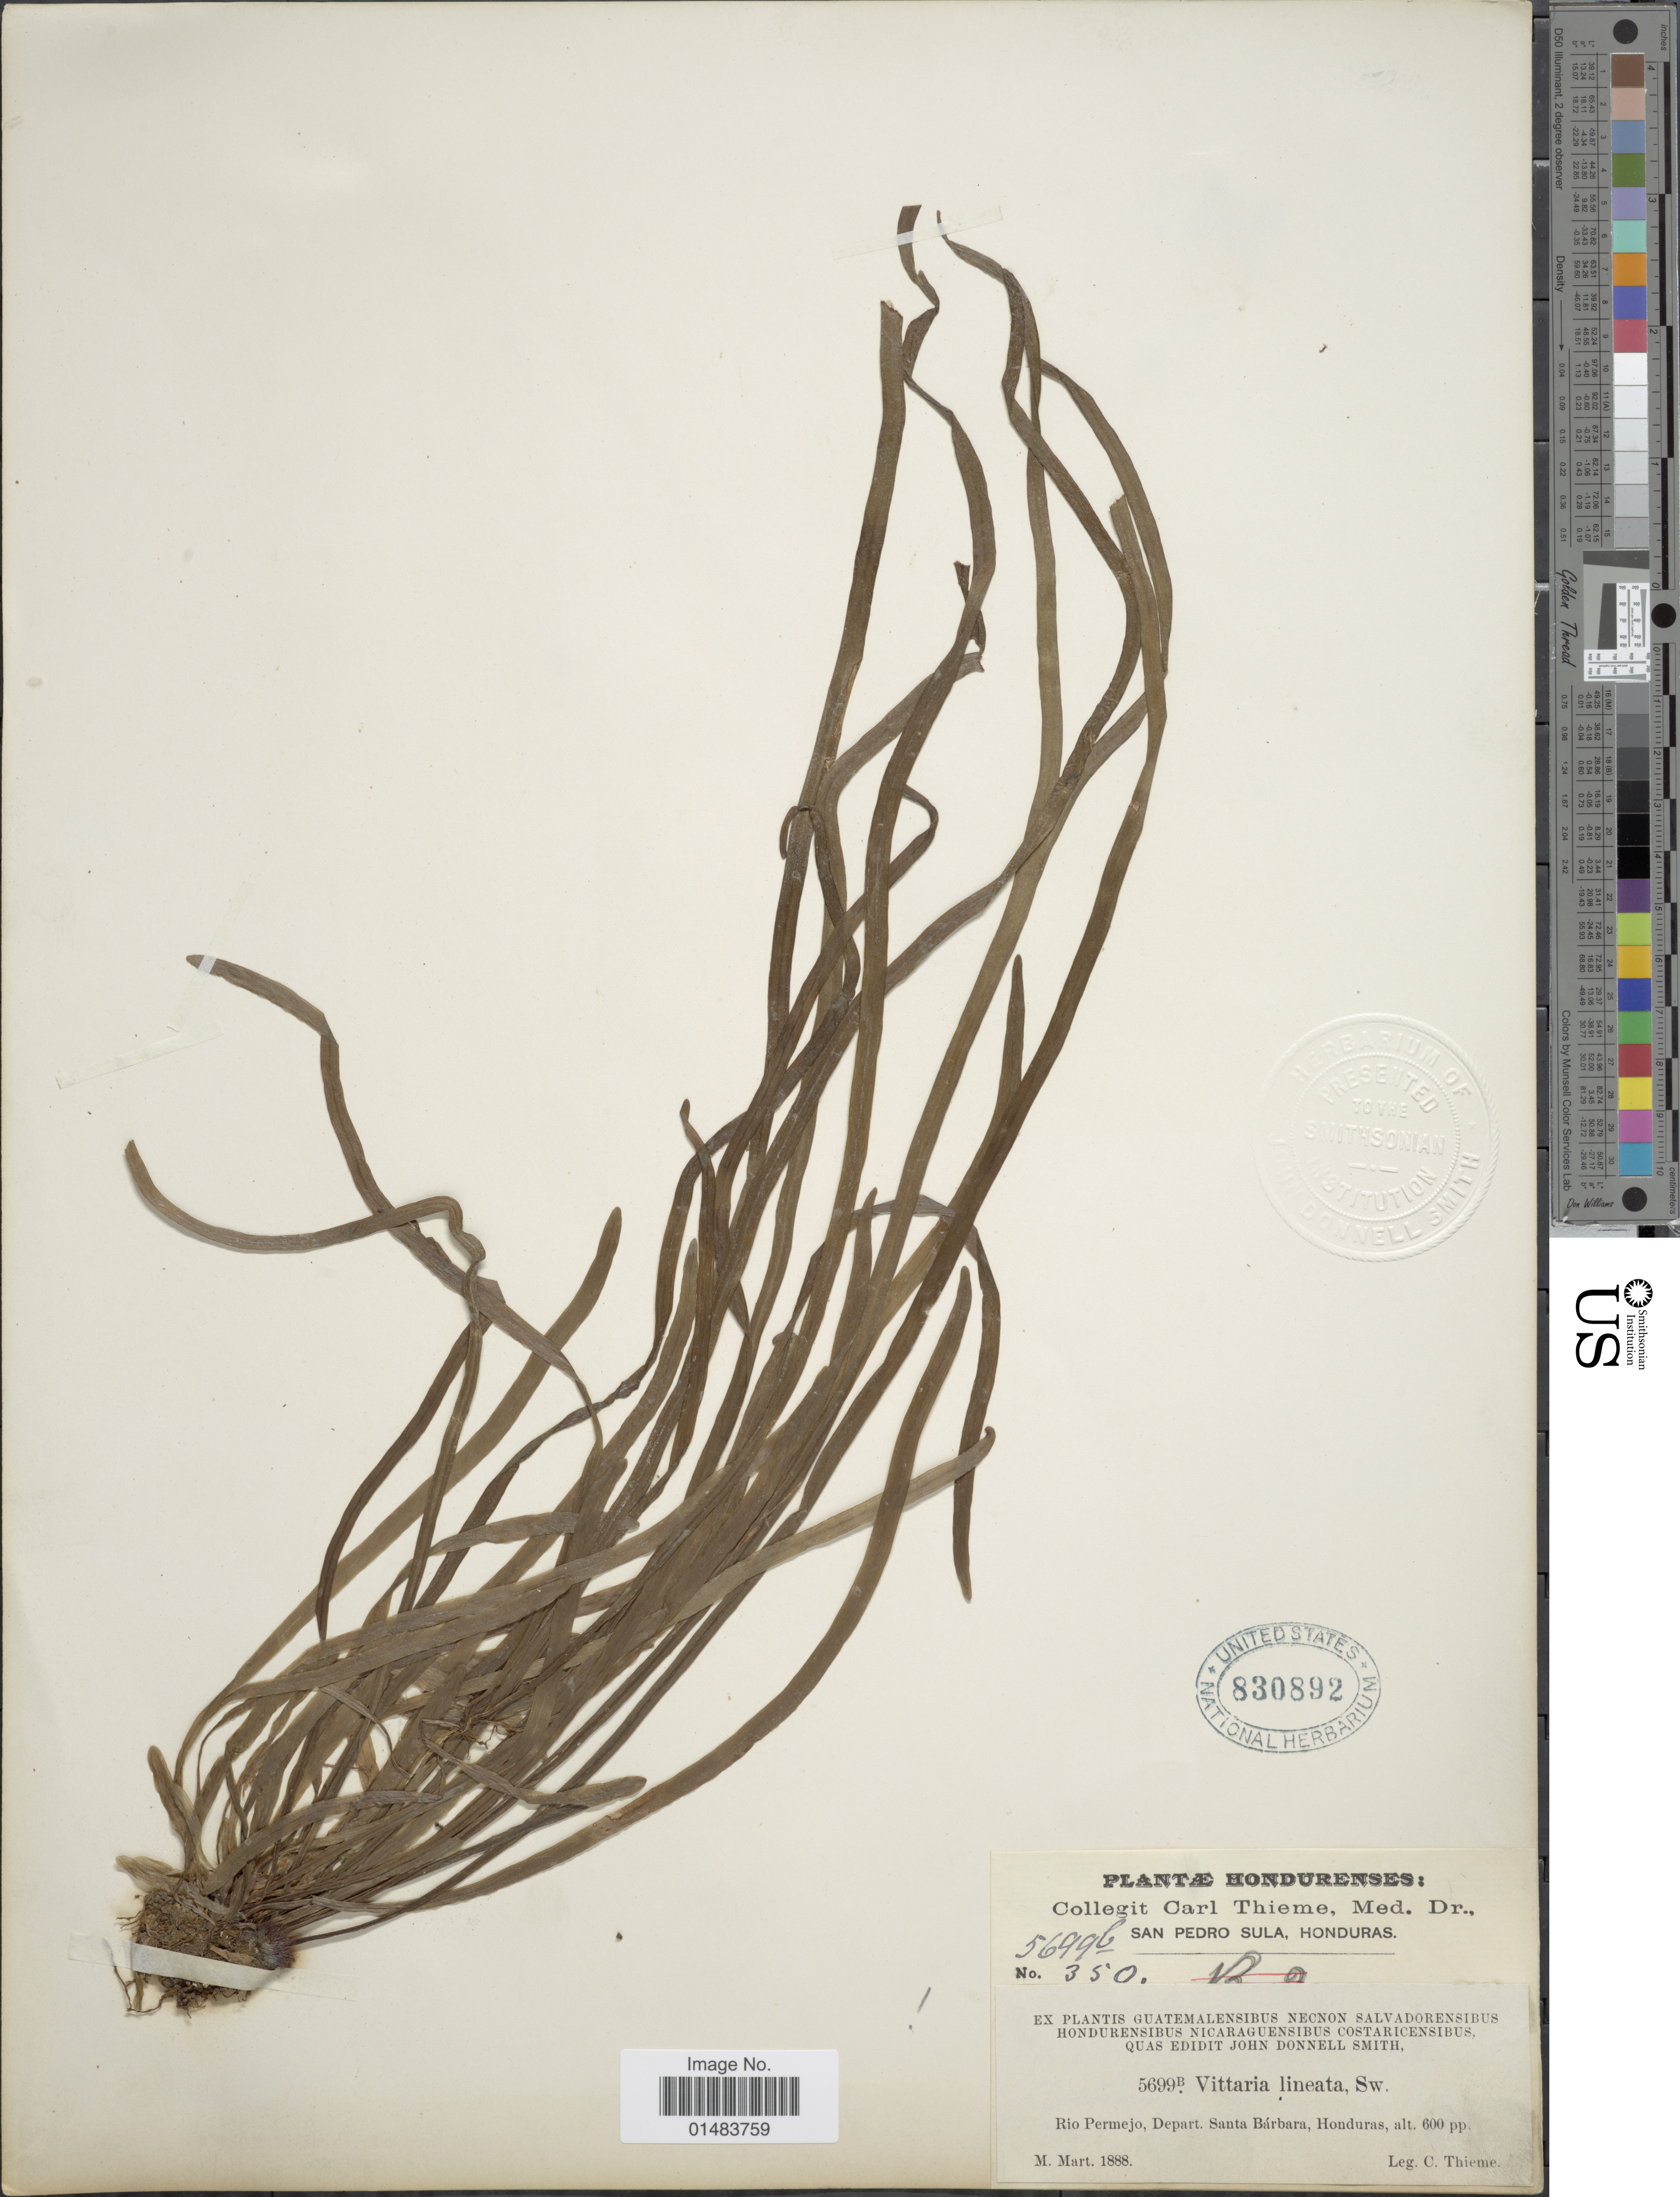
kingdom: Plantae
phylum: Tracheophyta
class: Polypodiopsida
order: Polypodiales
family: Pteridaceae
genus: Vittaria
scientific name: Vittaria lineata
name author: (L.) Sm.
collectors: C. Thieme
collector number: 5699B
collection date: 1888-03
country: Honduras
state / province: Santa Bárbara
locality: Rio Permejo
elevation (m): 183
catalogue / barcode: US 830892